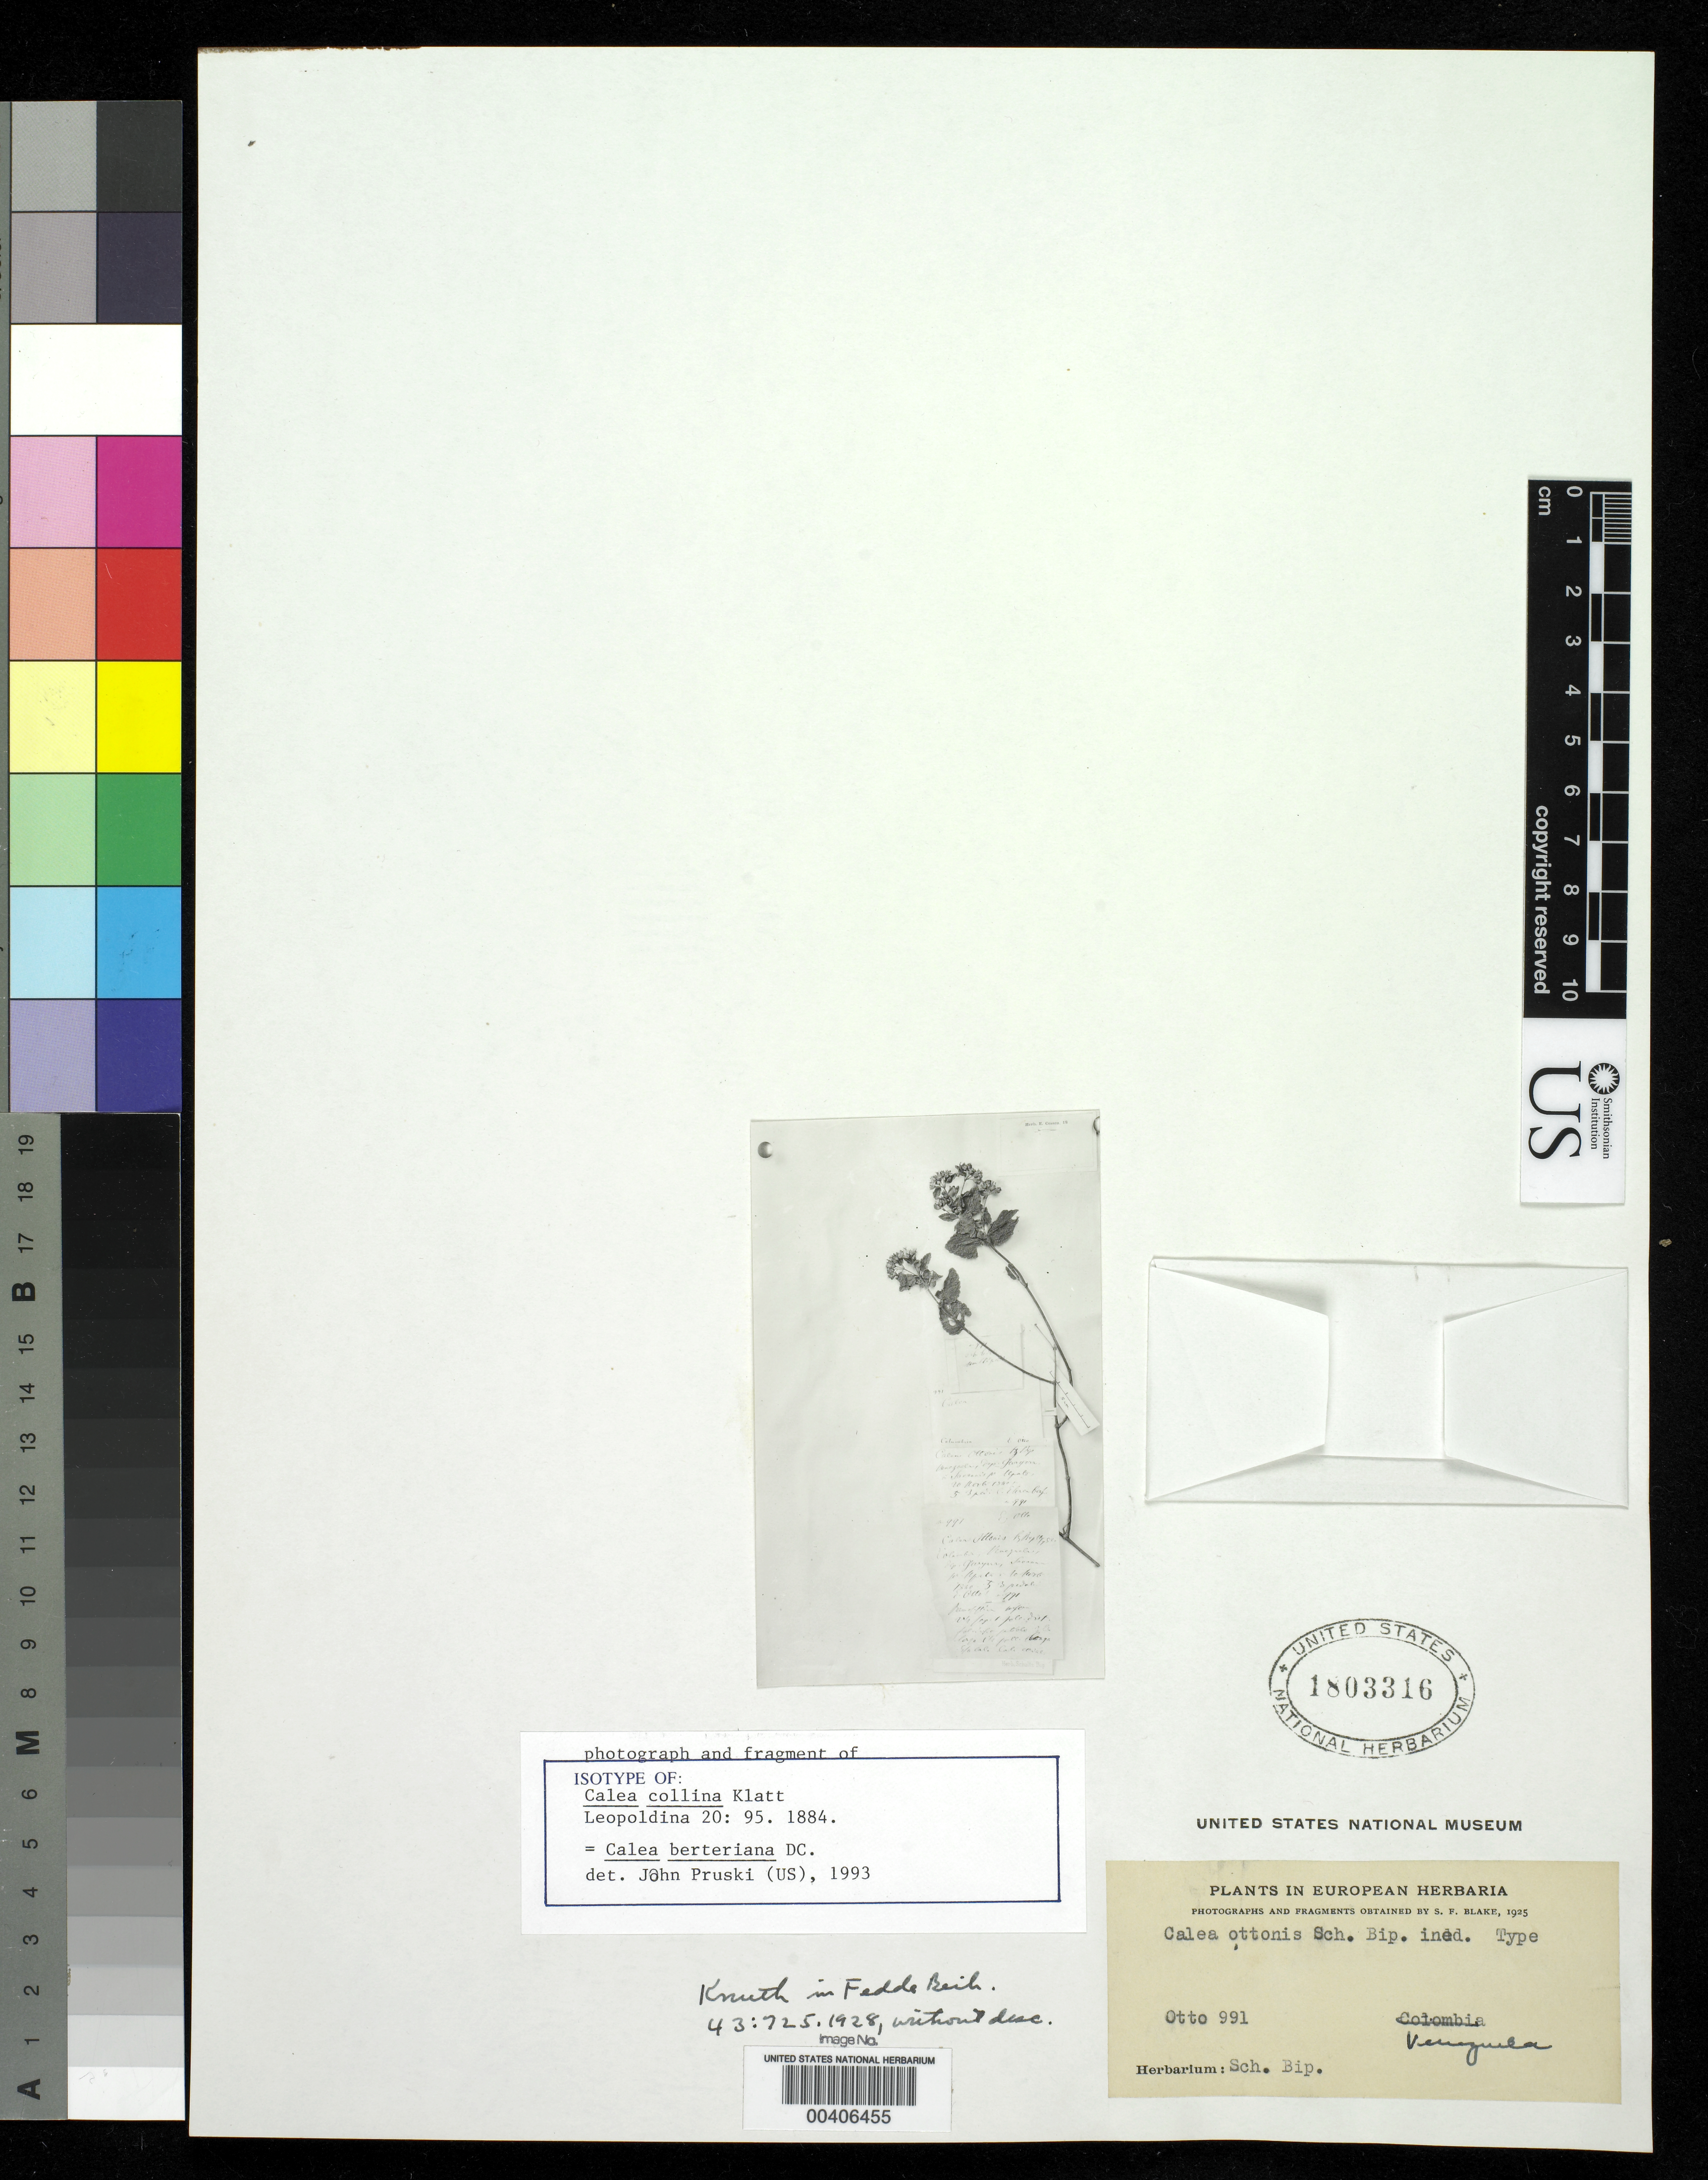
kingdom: Plantae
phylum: Tracheophyta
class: Magnoliopsida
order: Asterales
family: Asteraceae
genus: Calea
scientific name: Calea collina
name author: Klatt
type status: Isotype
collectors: C. Otto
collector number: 991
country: Venezuela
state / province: Mérida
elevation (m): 400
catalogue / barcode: US 1803316